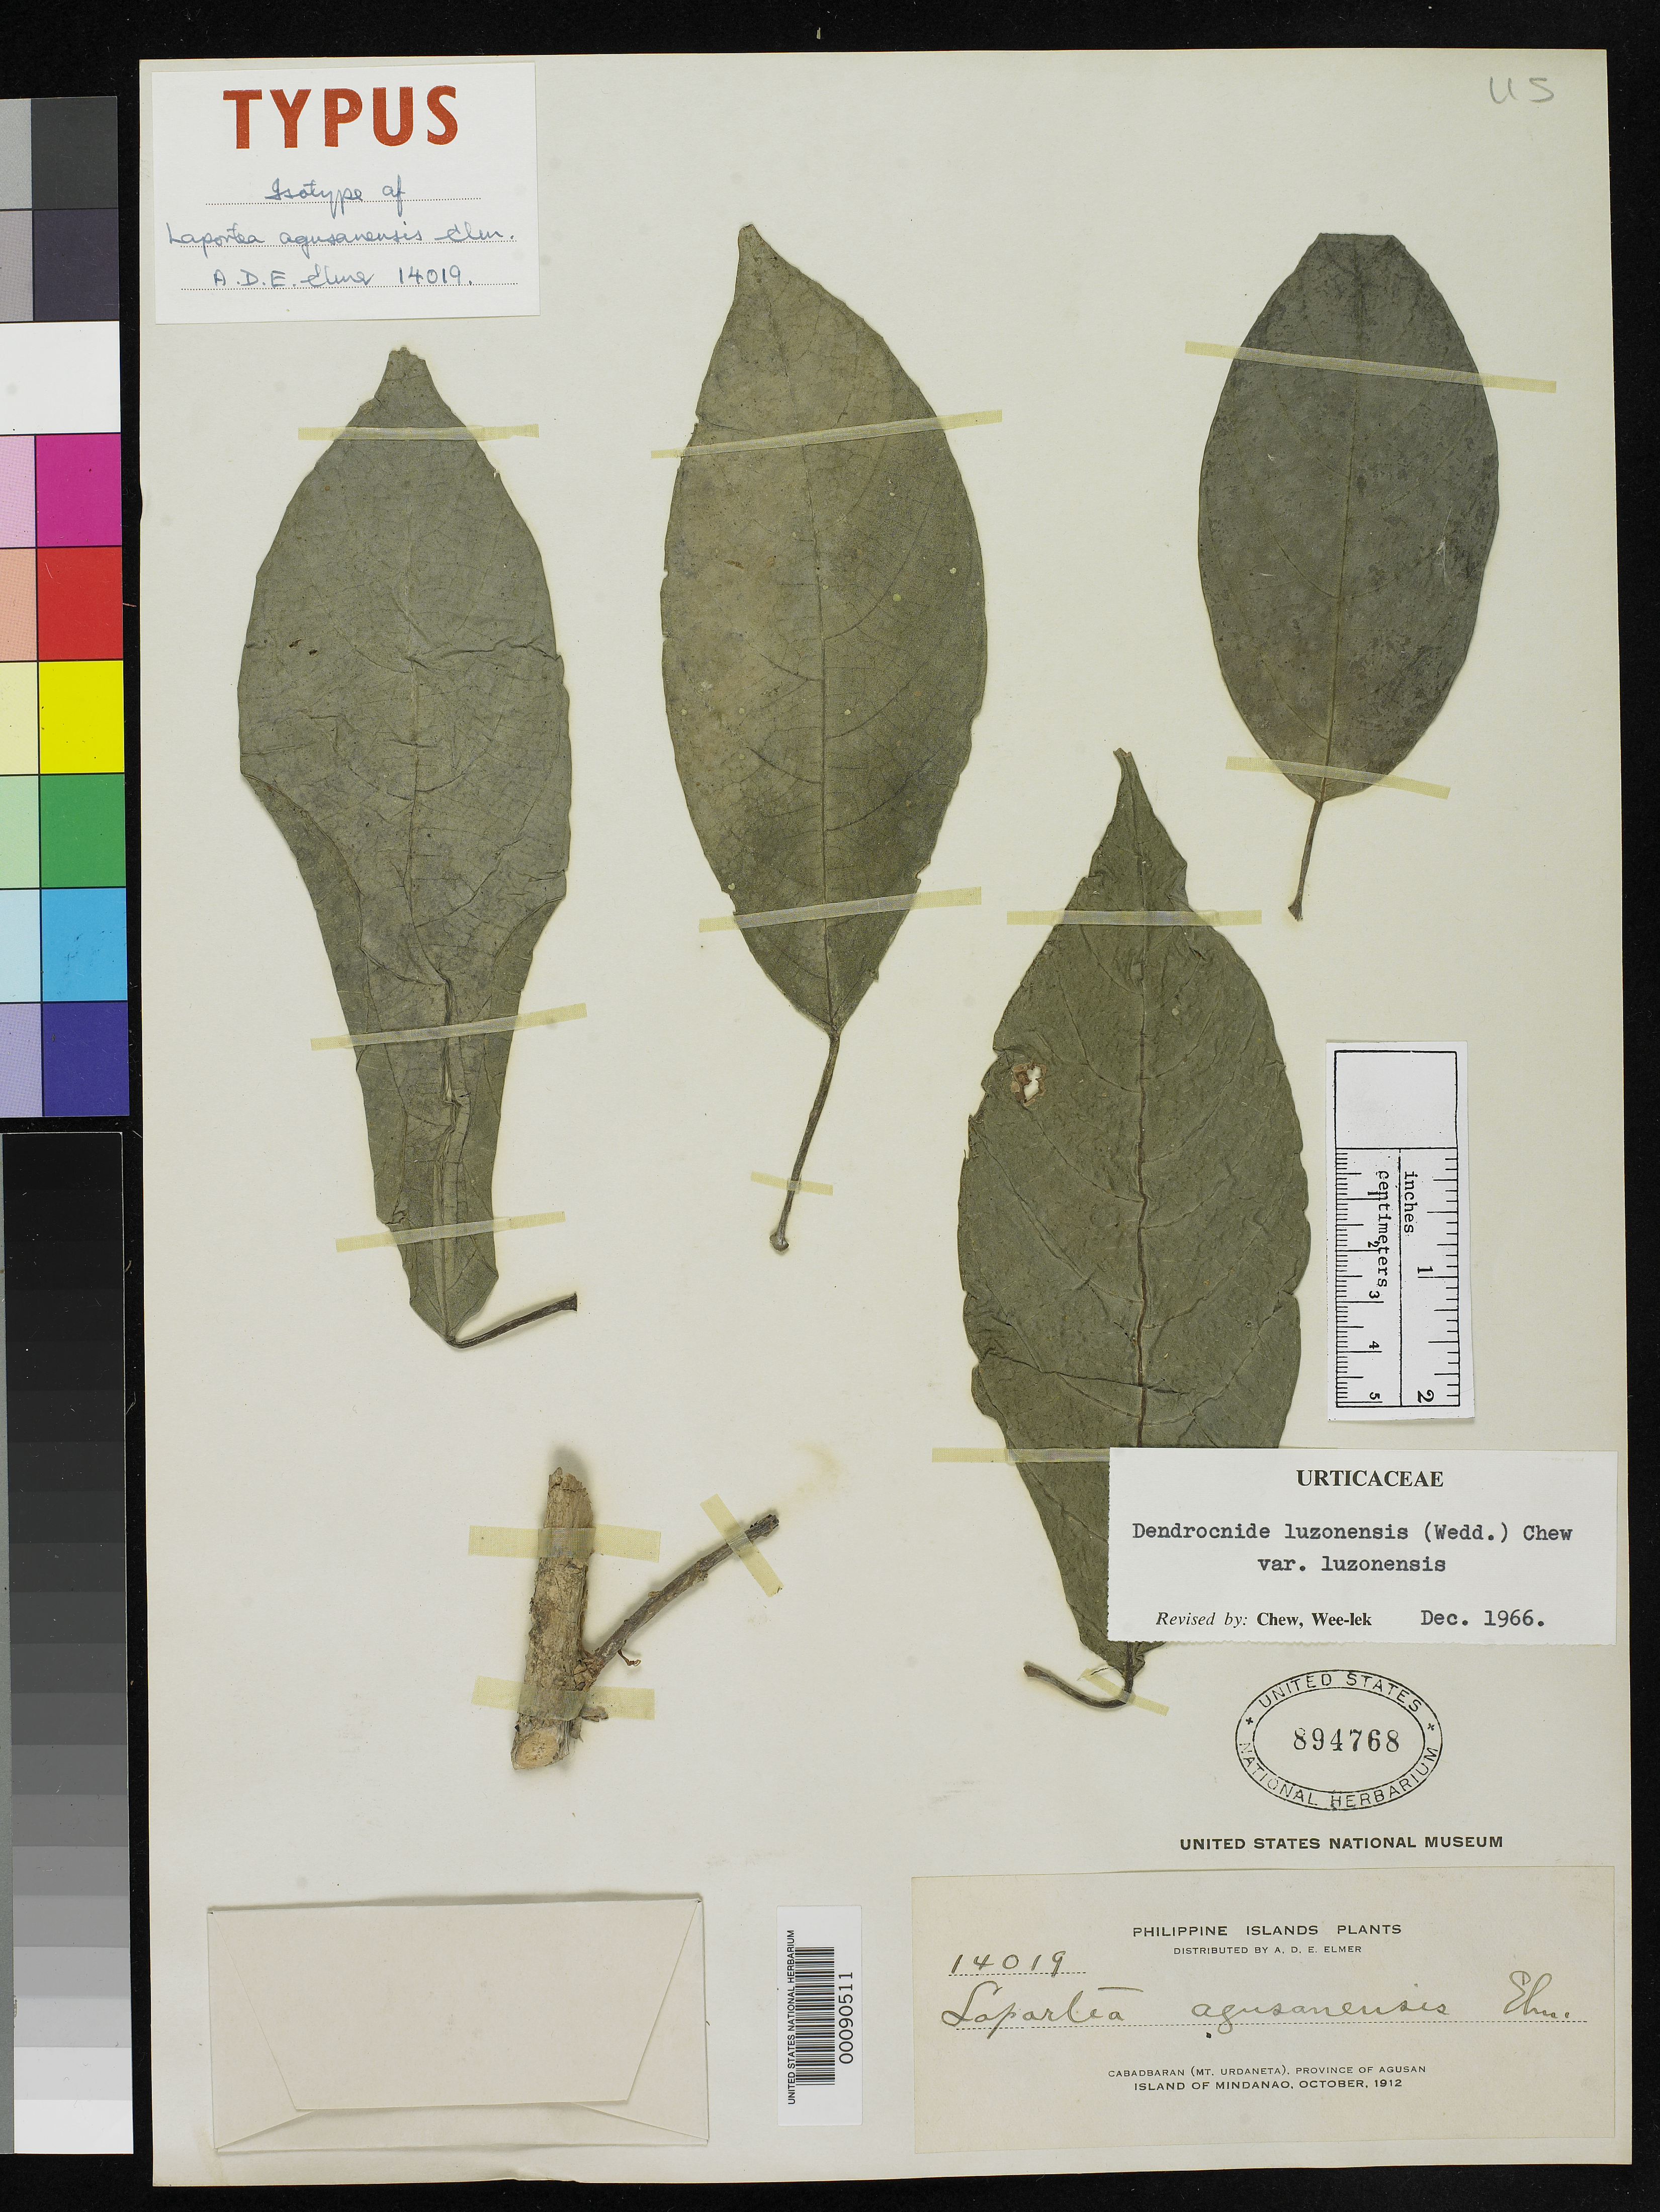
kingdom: Plantae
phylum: Tracheophyta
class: Magnoliopsida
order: Rosales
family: Urticaceae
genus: Laportea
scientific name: Laportea agusanensis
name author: Elmer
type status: Isotype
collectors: A. D. E. Elmer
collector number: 14019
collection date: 1912-10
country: Philippines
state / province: Caraga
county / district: Agusan del Norte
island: Mindanao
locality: Cabadbaran (Mt. Urdaneta), Province of Agusan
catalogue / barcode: US 894768